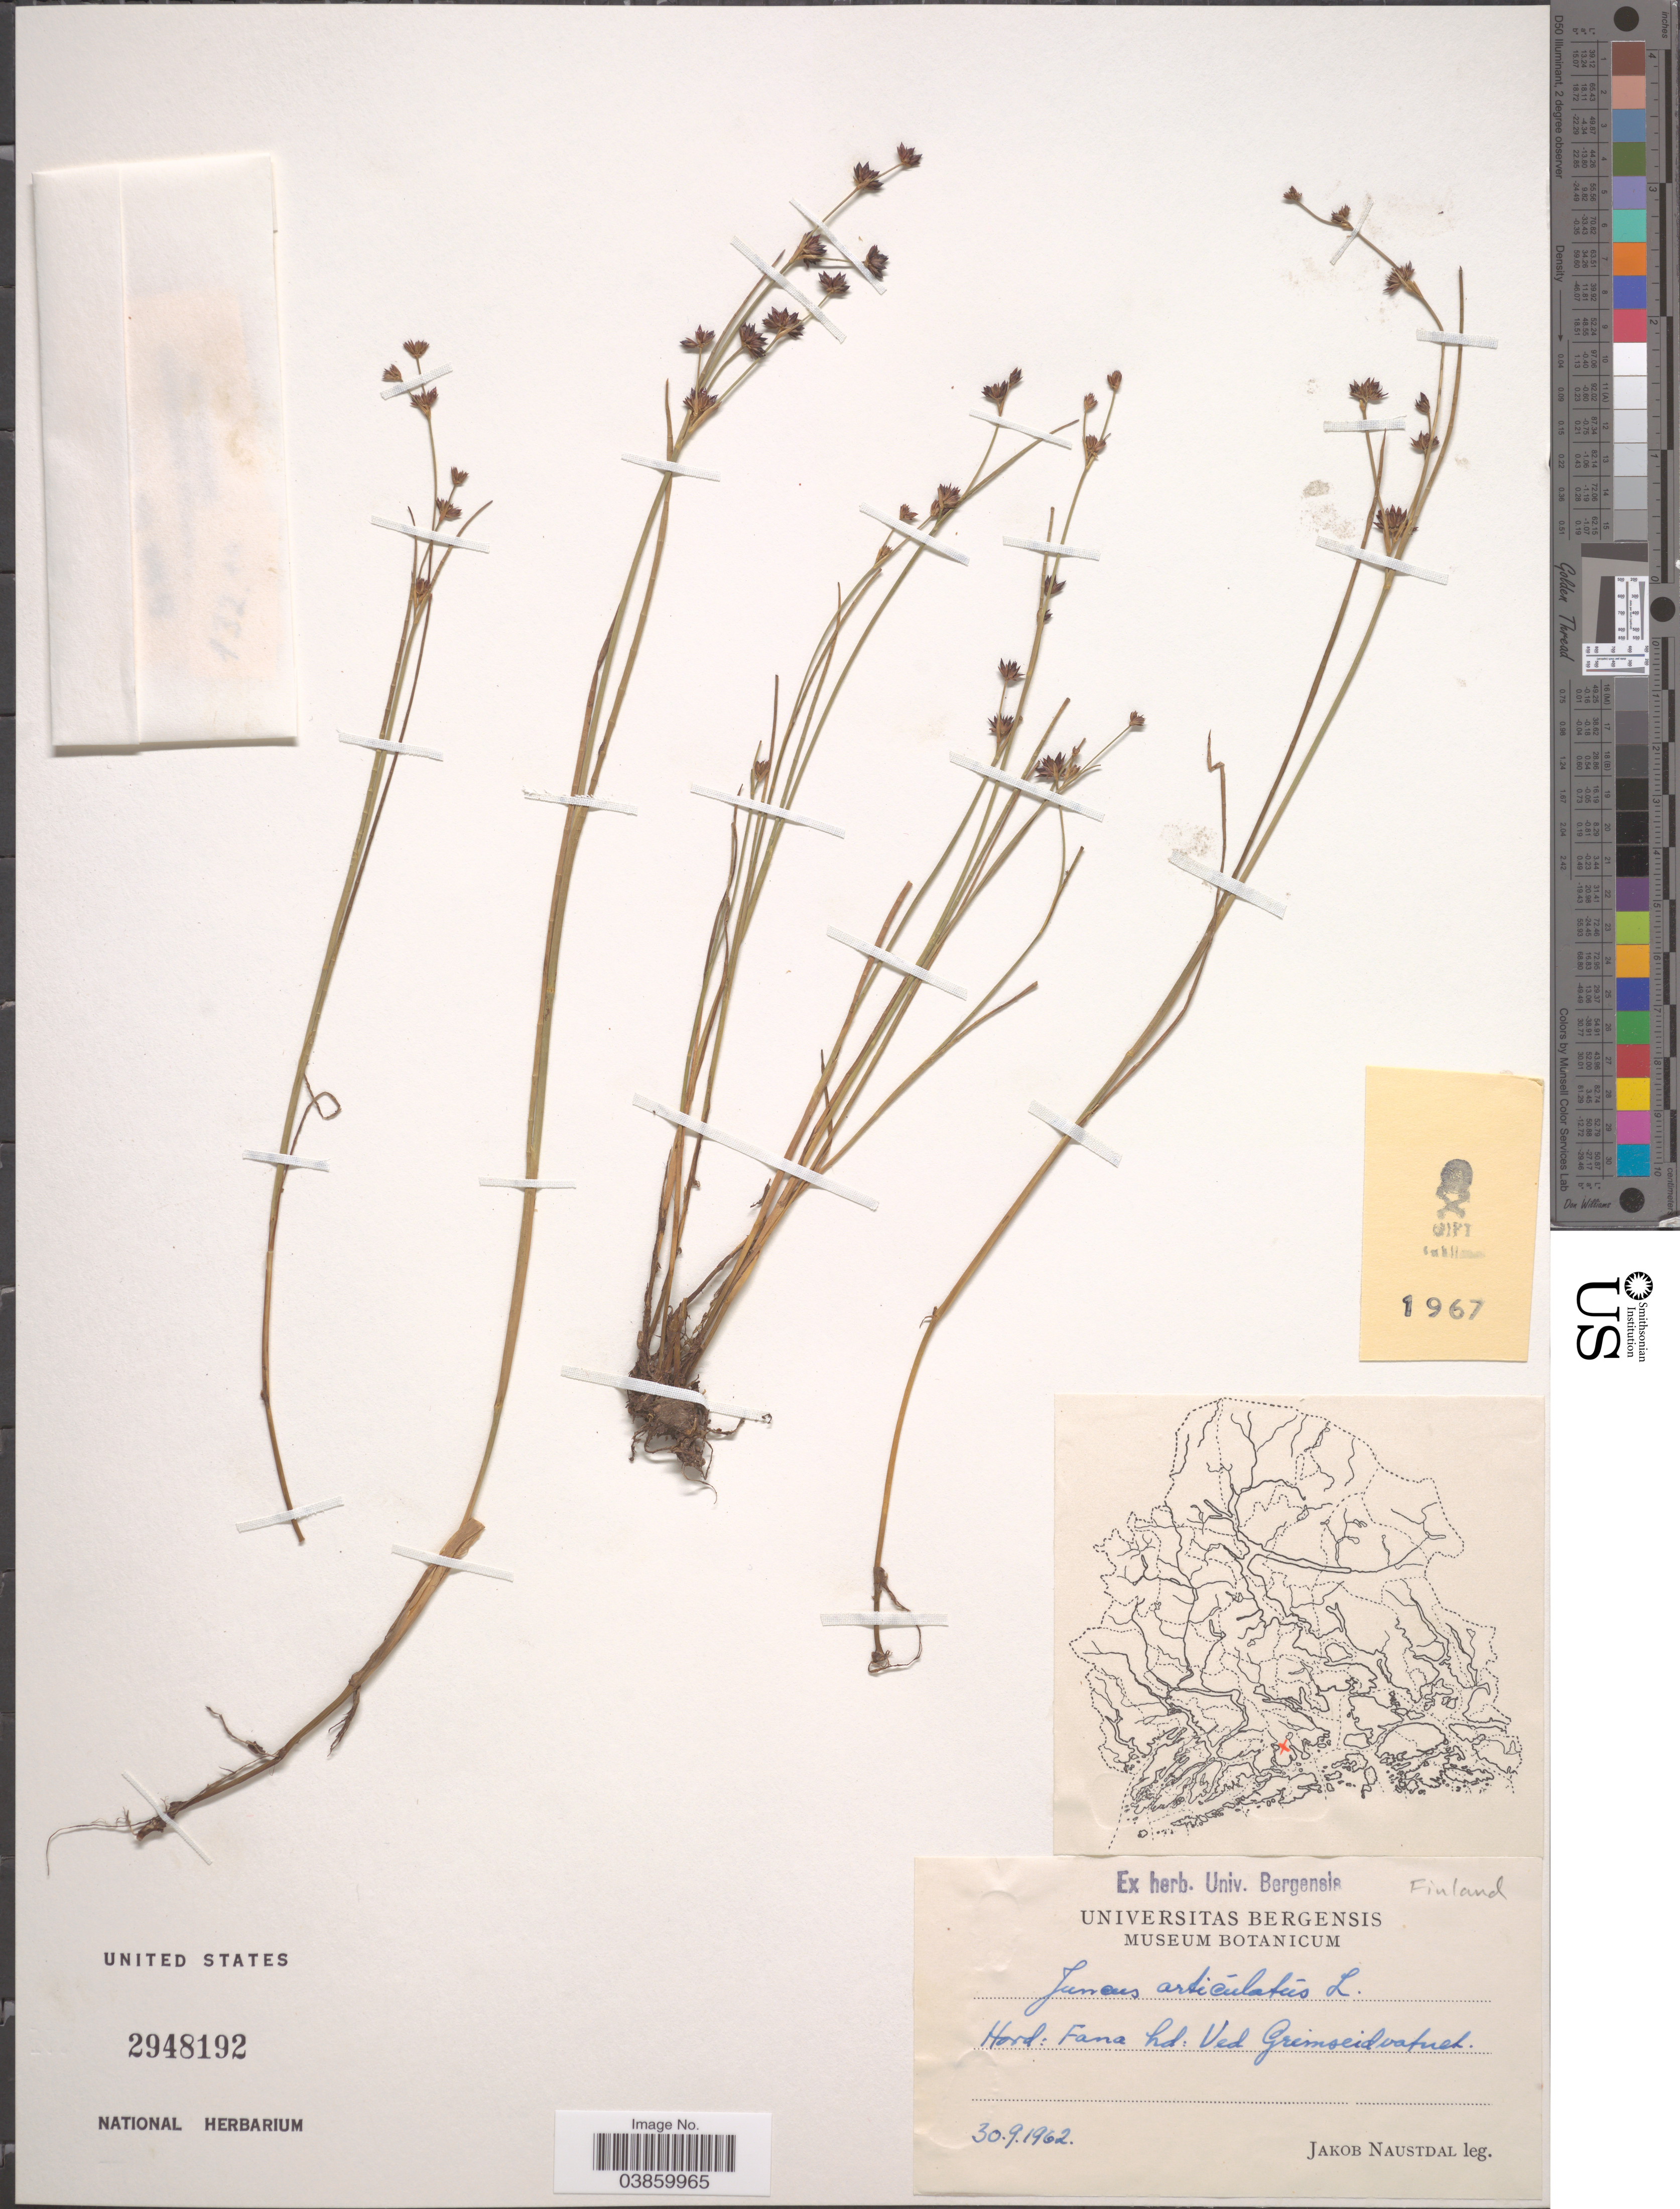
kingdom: Plantae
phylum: Tracheophyta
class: Liliopsida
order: Poales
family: Juncaceae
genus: Juncus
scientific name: Juncus articulatus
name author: L.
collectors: J. Naustdal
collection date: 1962-09-30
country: Finland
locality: Hord: Fana hd: Ved Grimseidvatnet.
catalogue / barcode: US 2948192